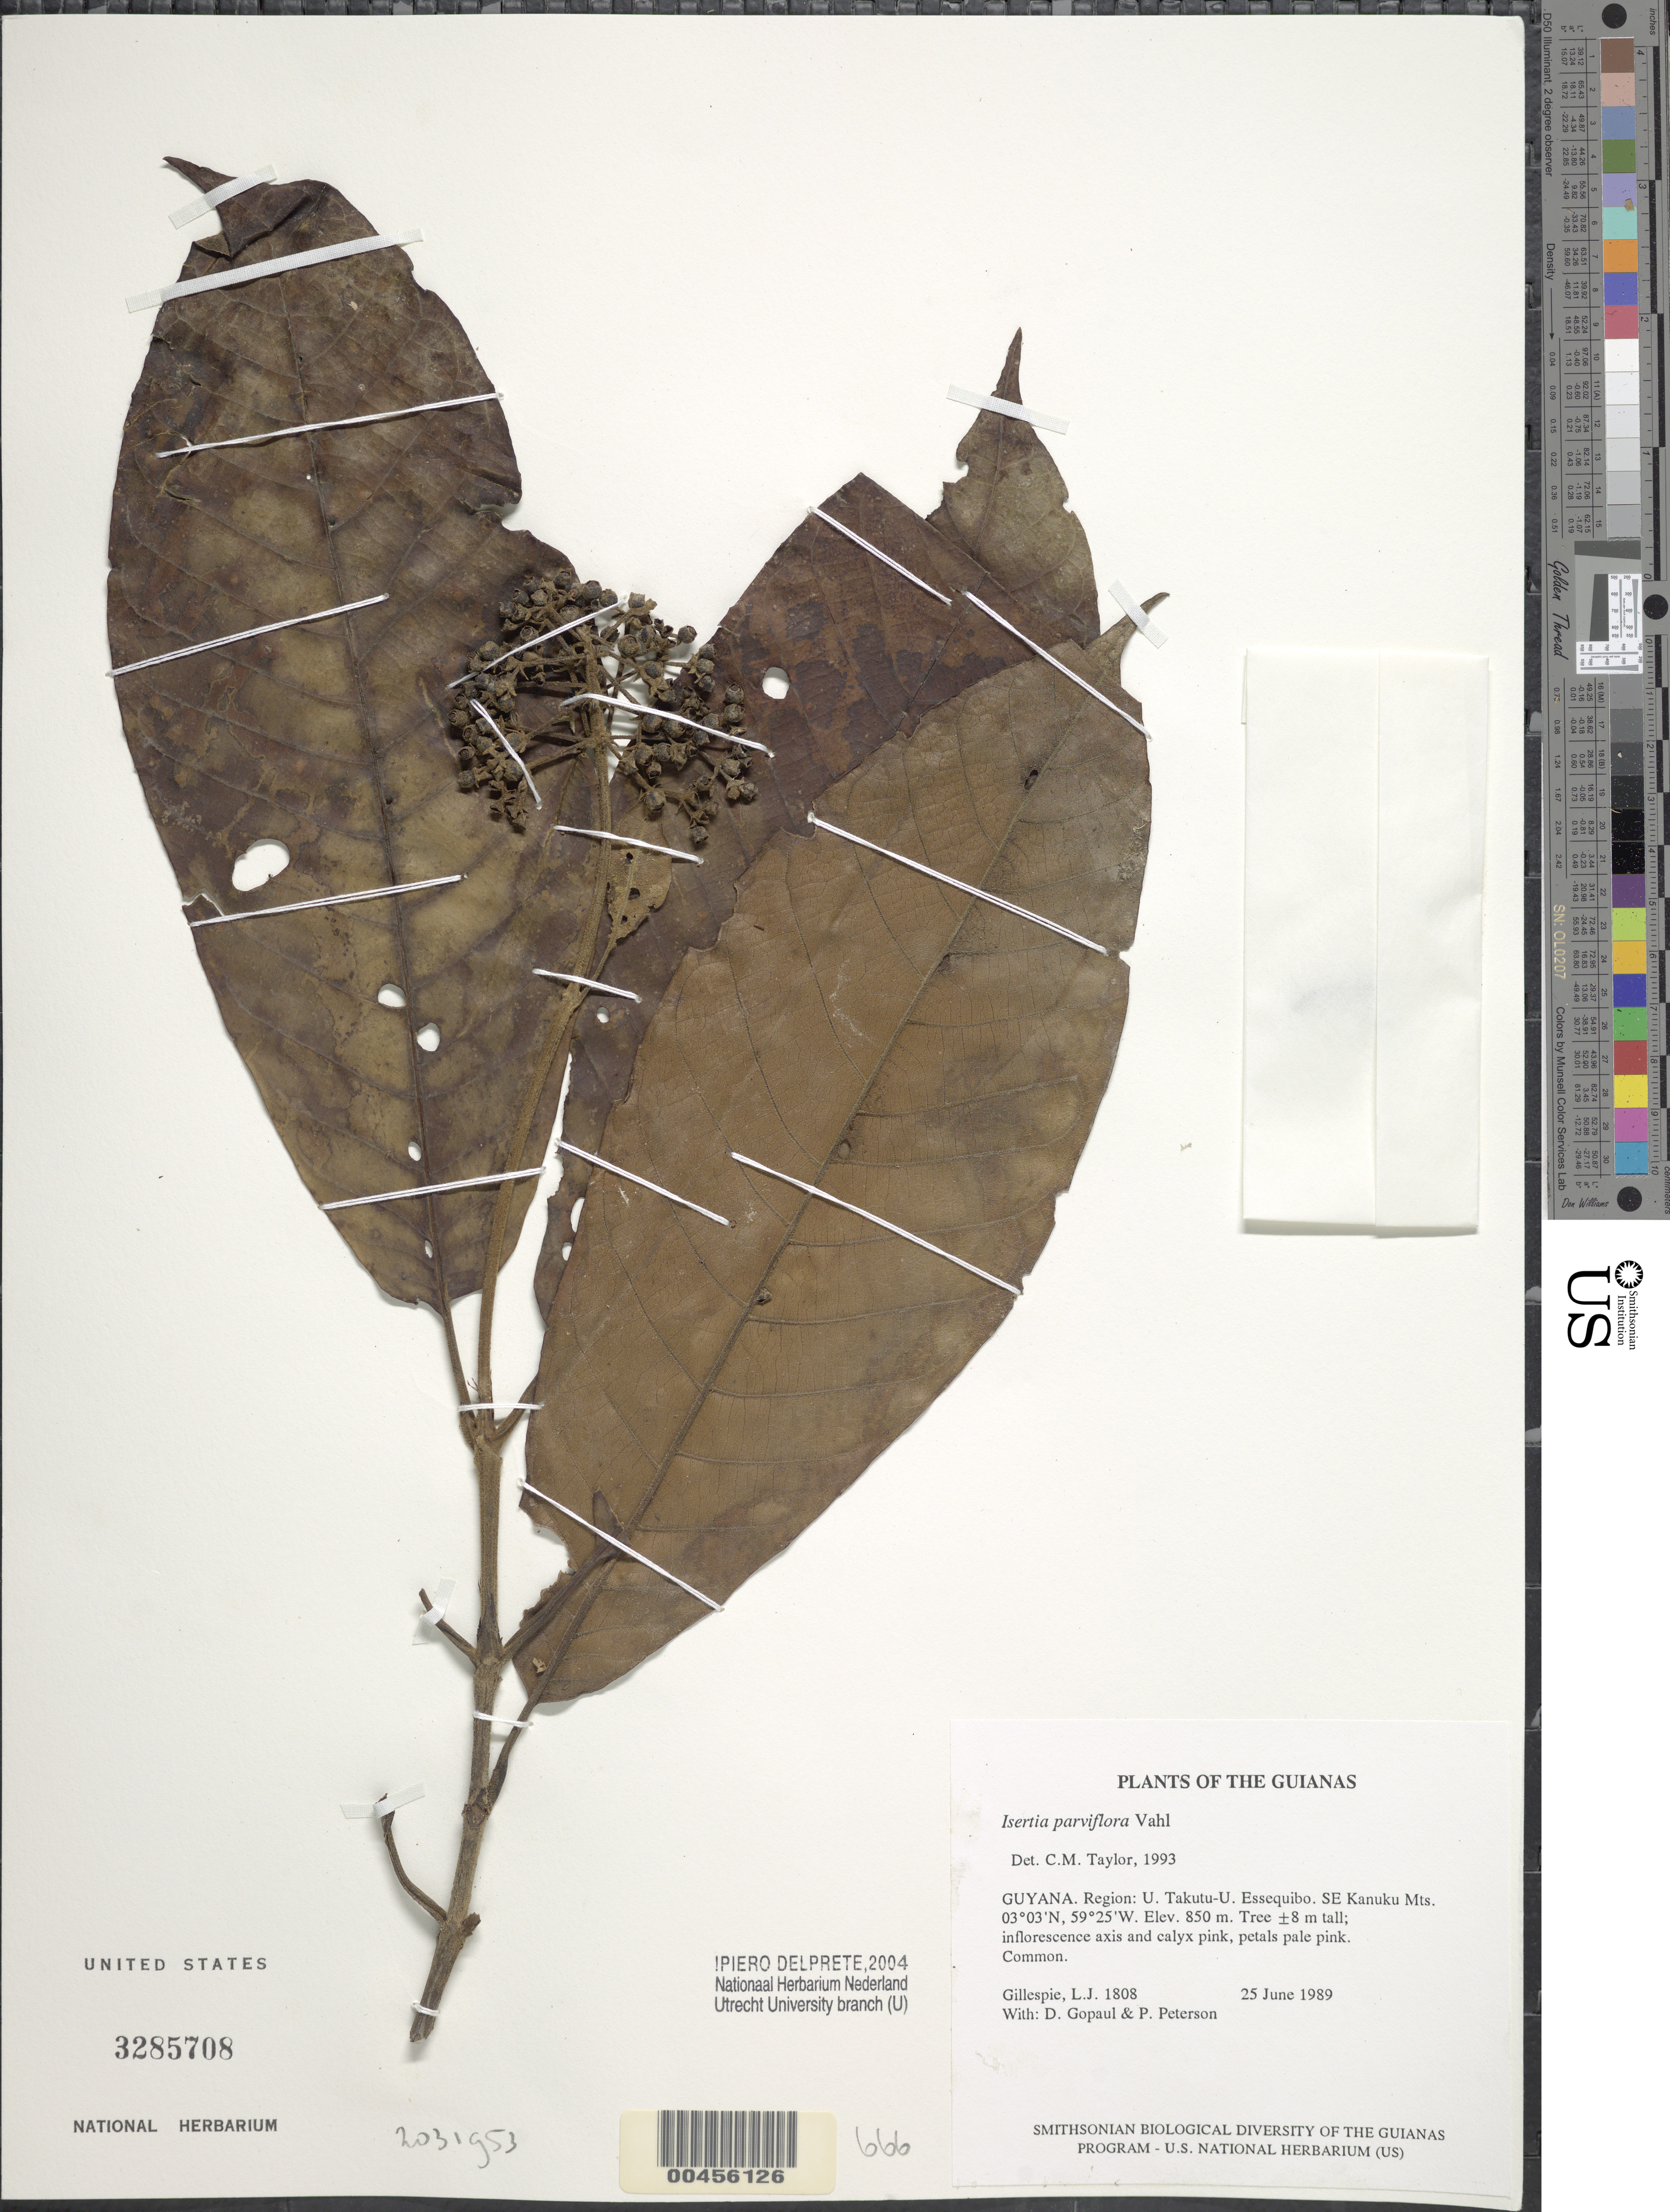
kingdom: Plantae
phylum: Tracheophyta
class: Magnoliopsida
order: Gentianales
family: Rubiaceae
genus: Isertia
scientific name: Isertia parviflora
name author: Vahl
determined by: Taylor, Charlotte M.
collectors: L. J. Gillespie, D. Gopaul & P. M. Peterson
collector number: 1808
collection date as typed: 25 June 1989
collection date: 1989-06-25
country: Guyana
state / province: U. Takutu-U. Essequibo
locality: SE Kanuku Mts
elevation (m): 250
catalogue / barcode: US 3285708